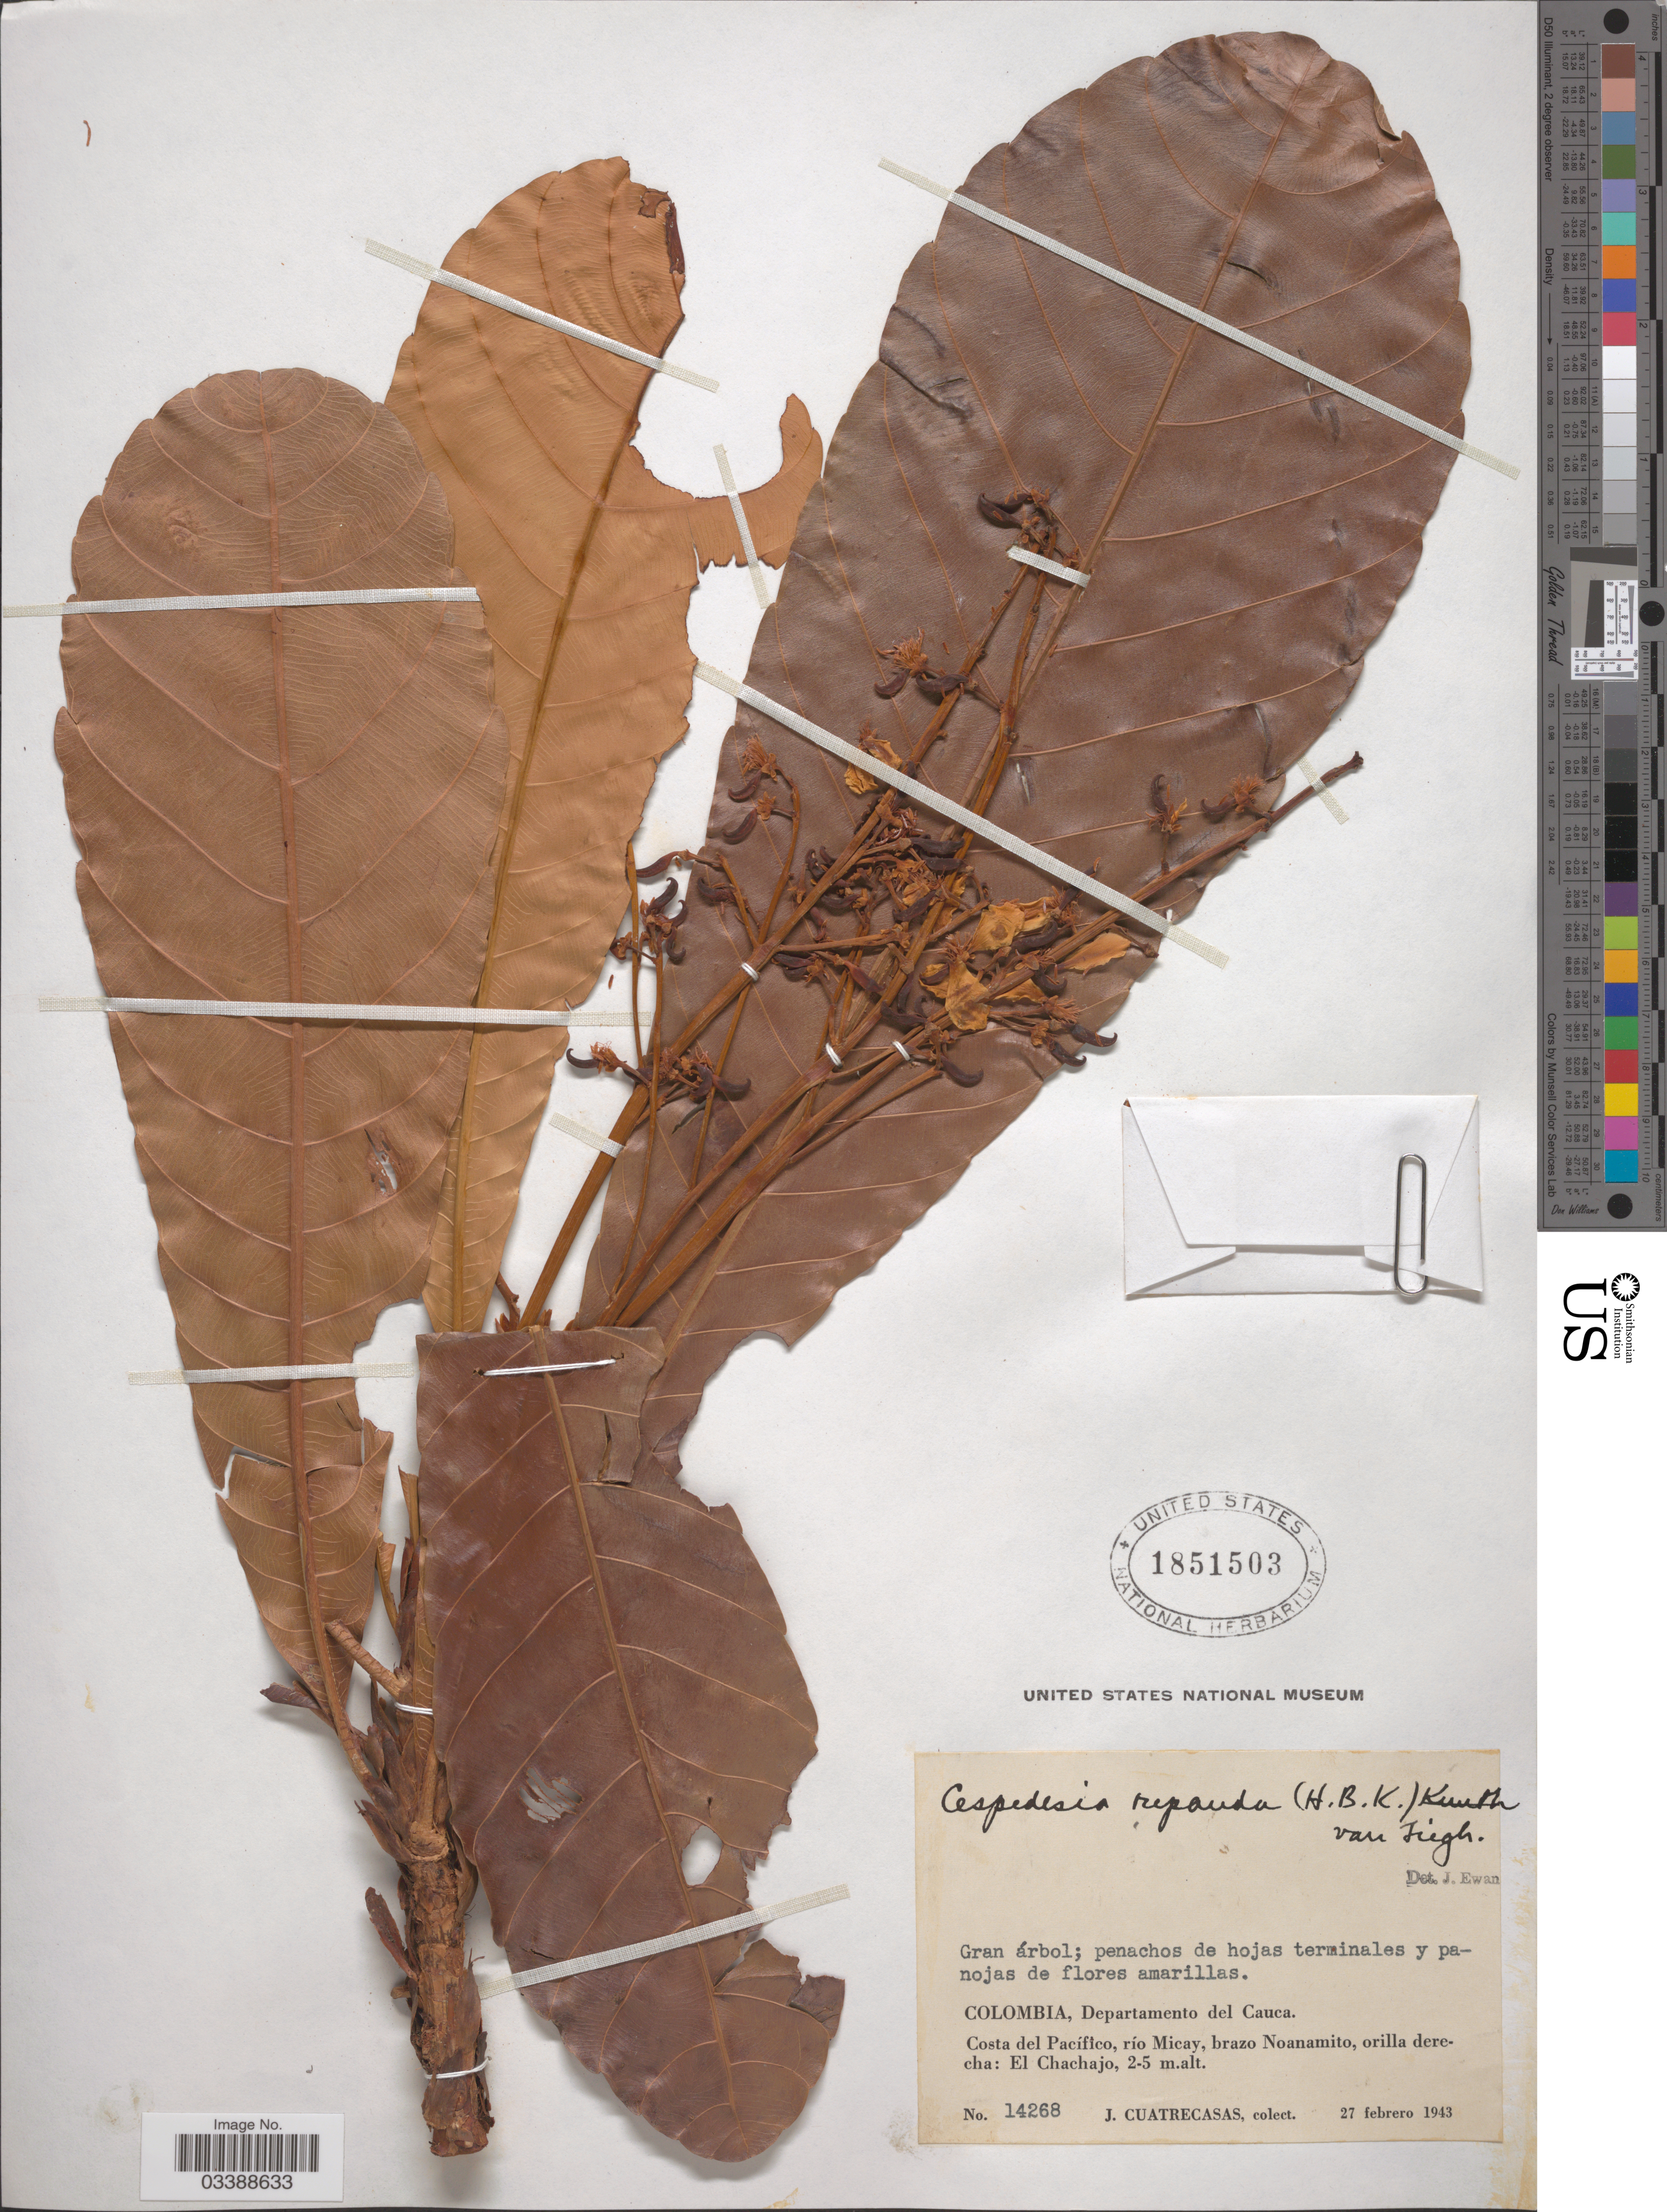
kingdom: Plantae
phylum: Tracheophyta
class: Magnoliopsida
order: Malpighiales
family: Ochnaceae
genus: Cespedesia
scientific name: Cespedesia repanda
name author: (Bonpl. ex Kunth) Tiegh.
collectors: J. Cuatrecasas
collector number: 14268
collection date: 1943-02-27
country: Colombia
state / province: Cauca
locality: Departamento del Cauca. Costa del Pacífico, río Micay, brazo Noanamito, orilla derecha: El Chachajo.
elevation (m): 2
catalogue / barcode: US 1851503